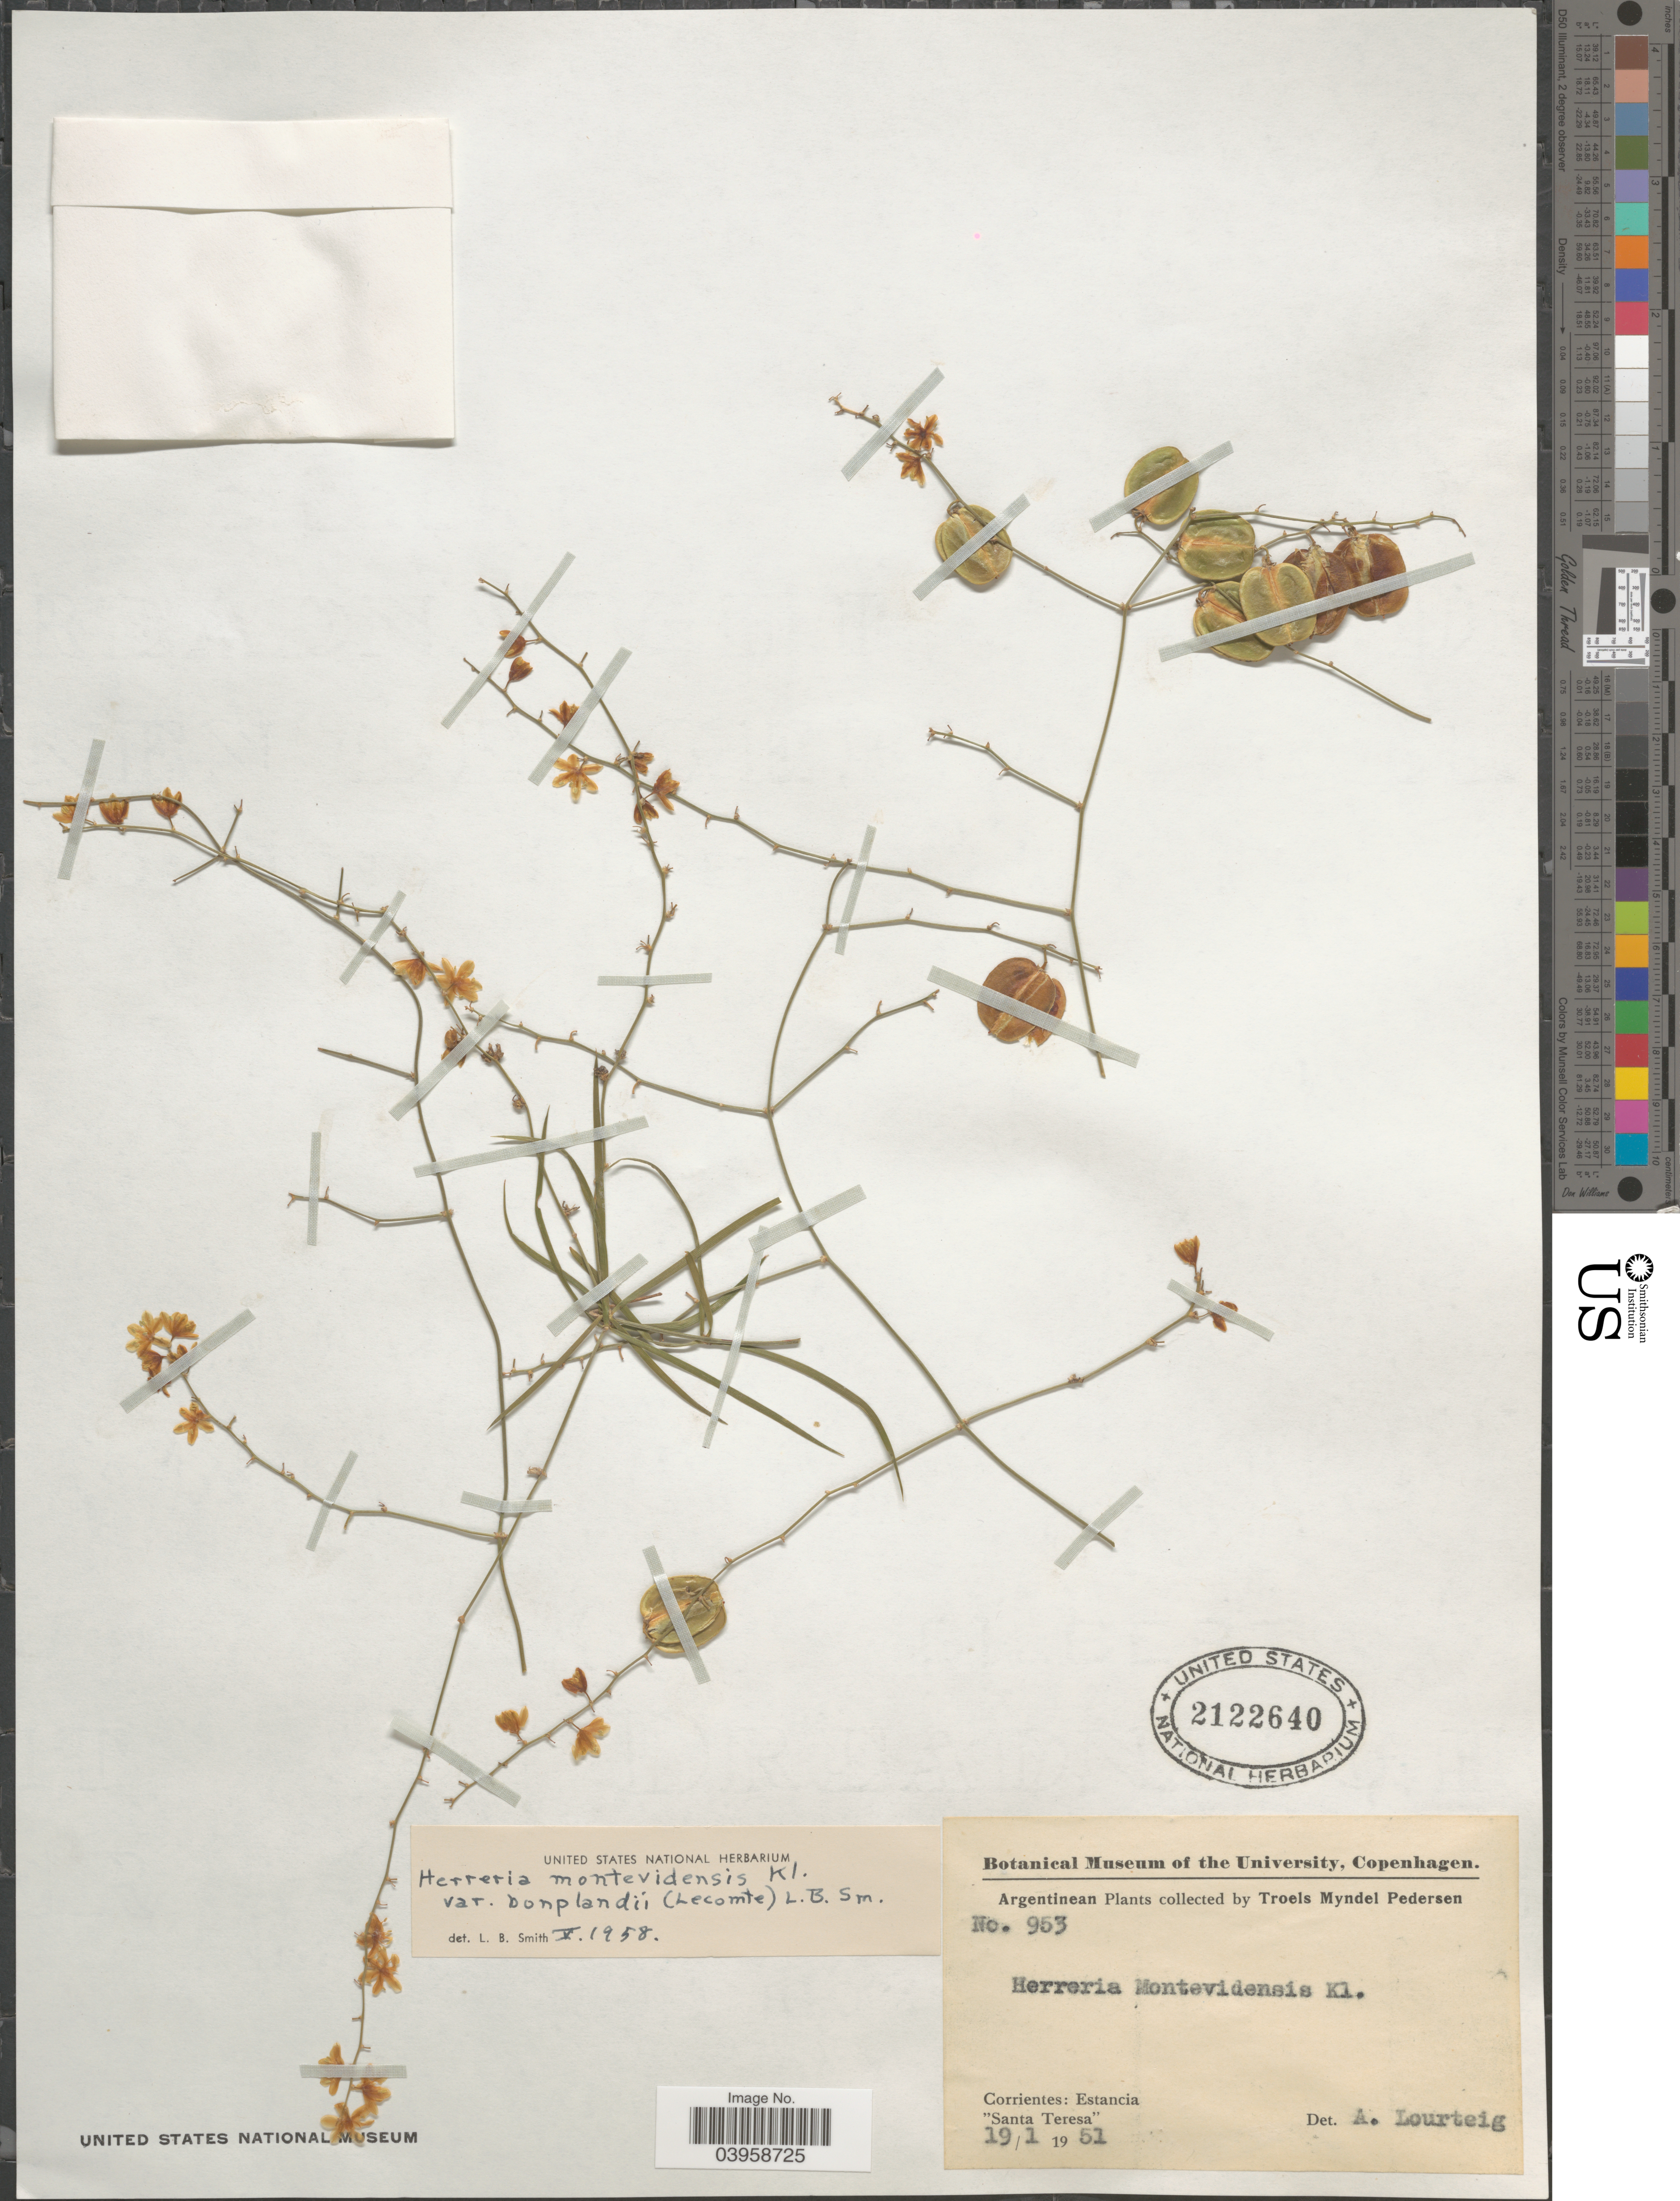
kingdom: Plantae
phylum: Tracheophyta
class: Liliopsida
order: Asparagales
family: Asparagaceae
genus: Herreria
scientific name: Herreria montevidensis var. bonplandii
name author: L.B. Sm.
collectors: T. Pederson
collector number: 953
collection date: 1951-01-19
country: Argentina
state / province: Corrientes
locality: Estancia: "Santa Teresa".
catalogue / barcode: US 2122640